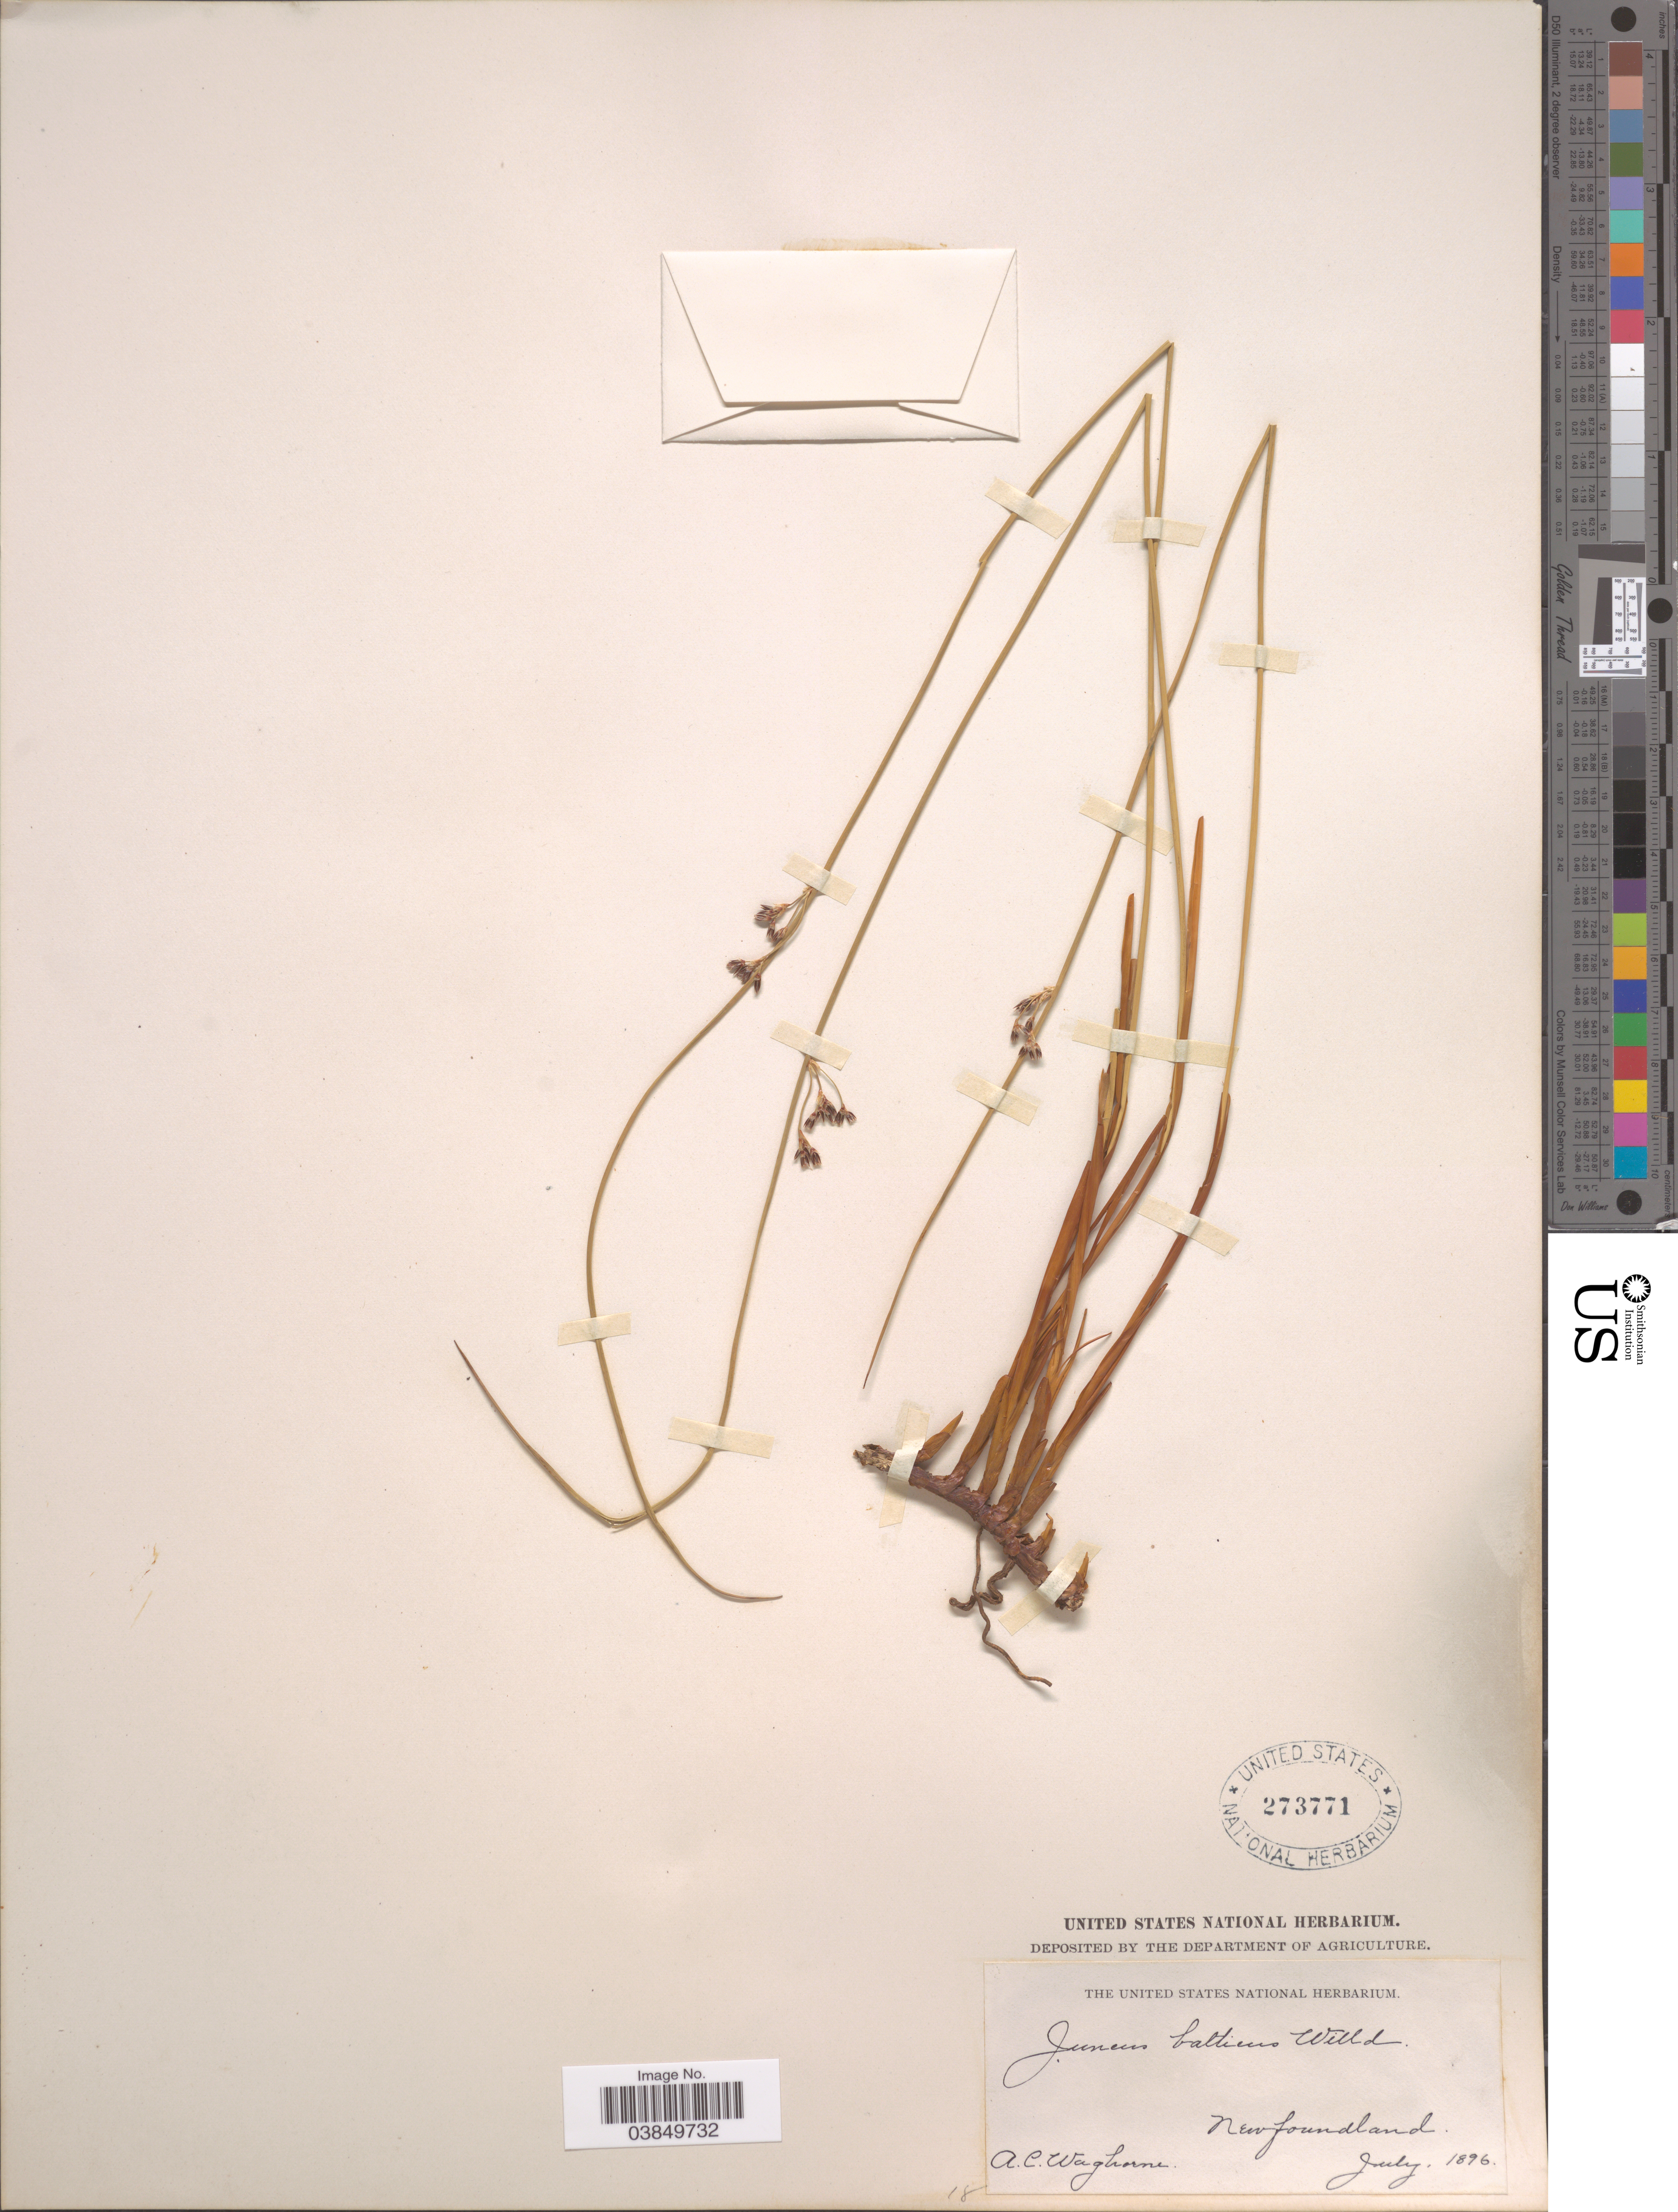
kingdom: Plantae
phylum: Tracheophyta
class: Liliopsida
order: Poales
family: Juncaceae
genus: Juncus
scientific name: Juncus balticus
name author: Willd.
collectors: A. Waghorne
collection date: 1896-07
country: Canada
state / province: Newfoundland and Labrador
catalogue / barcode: US 273771